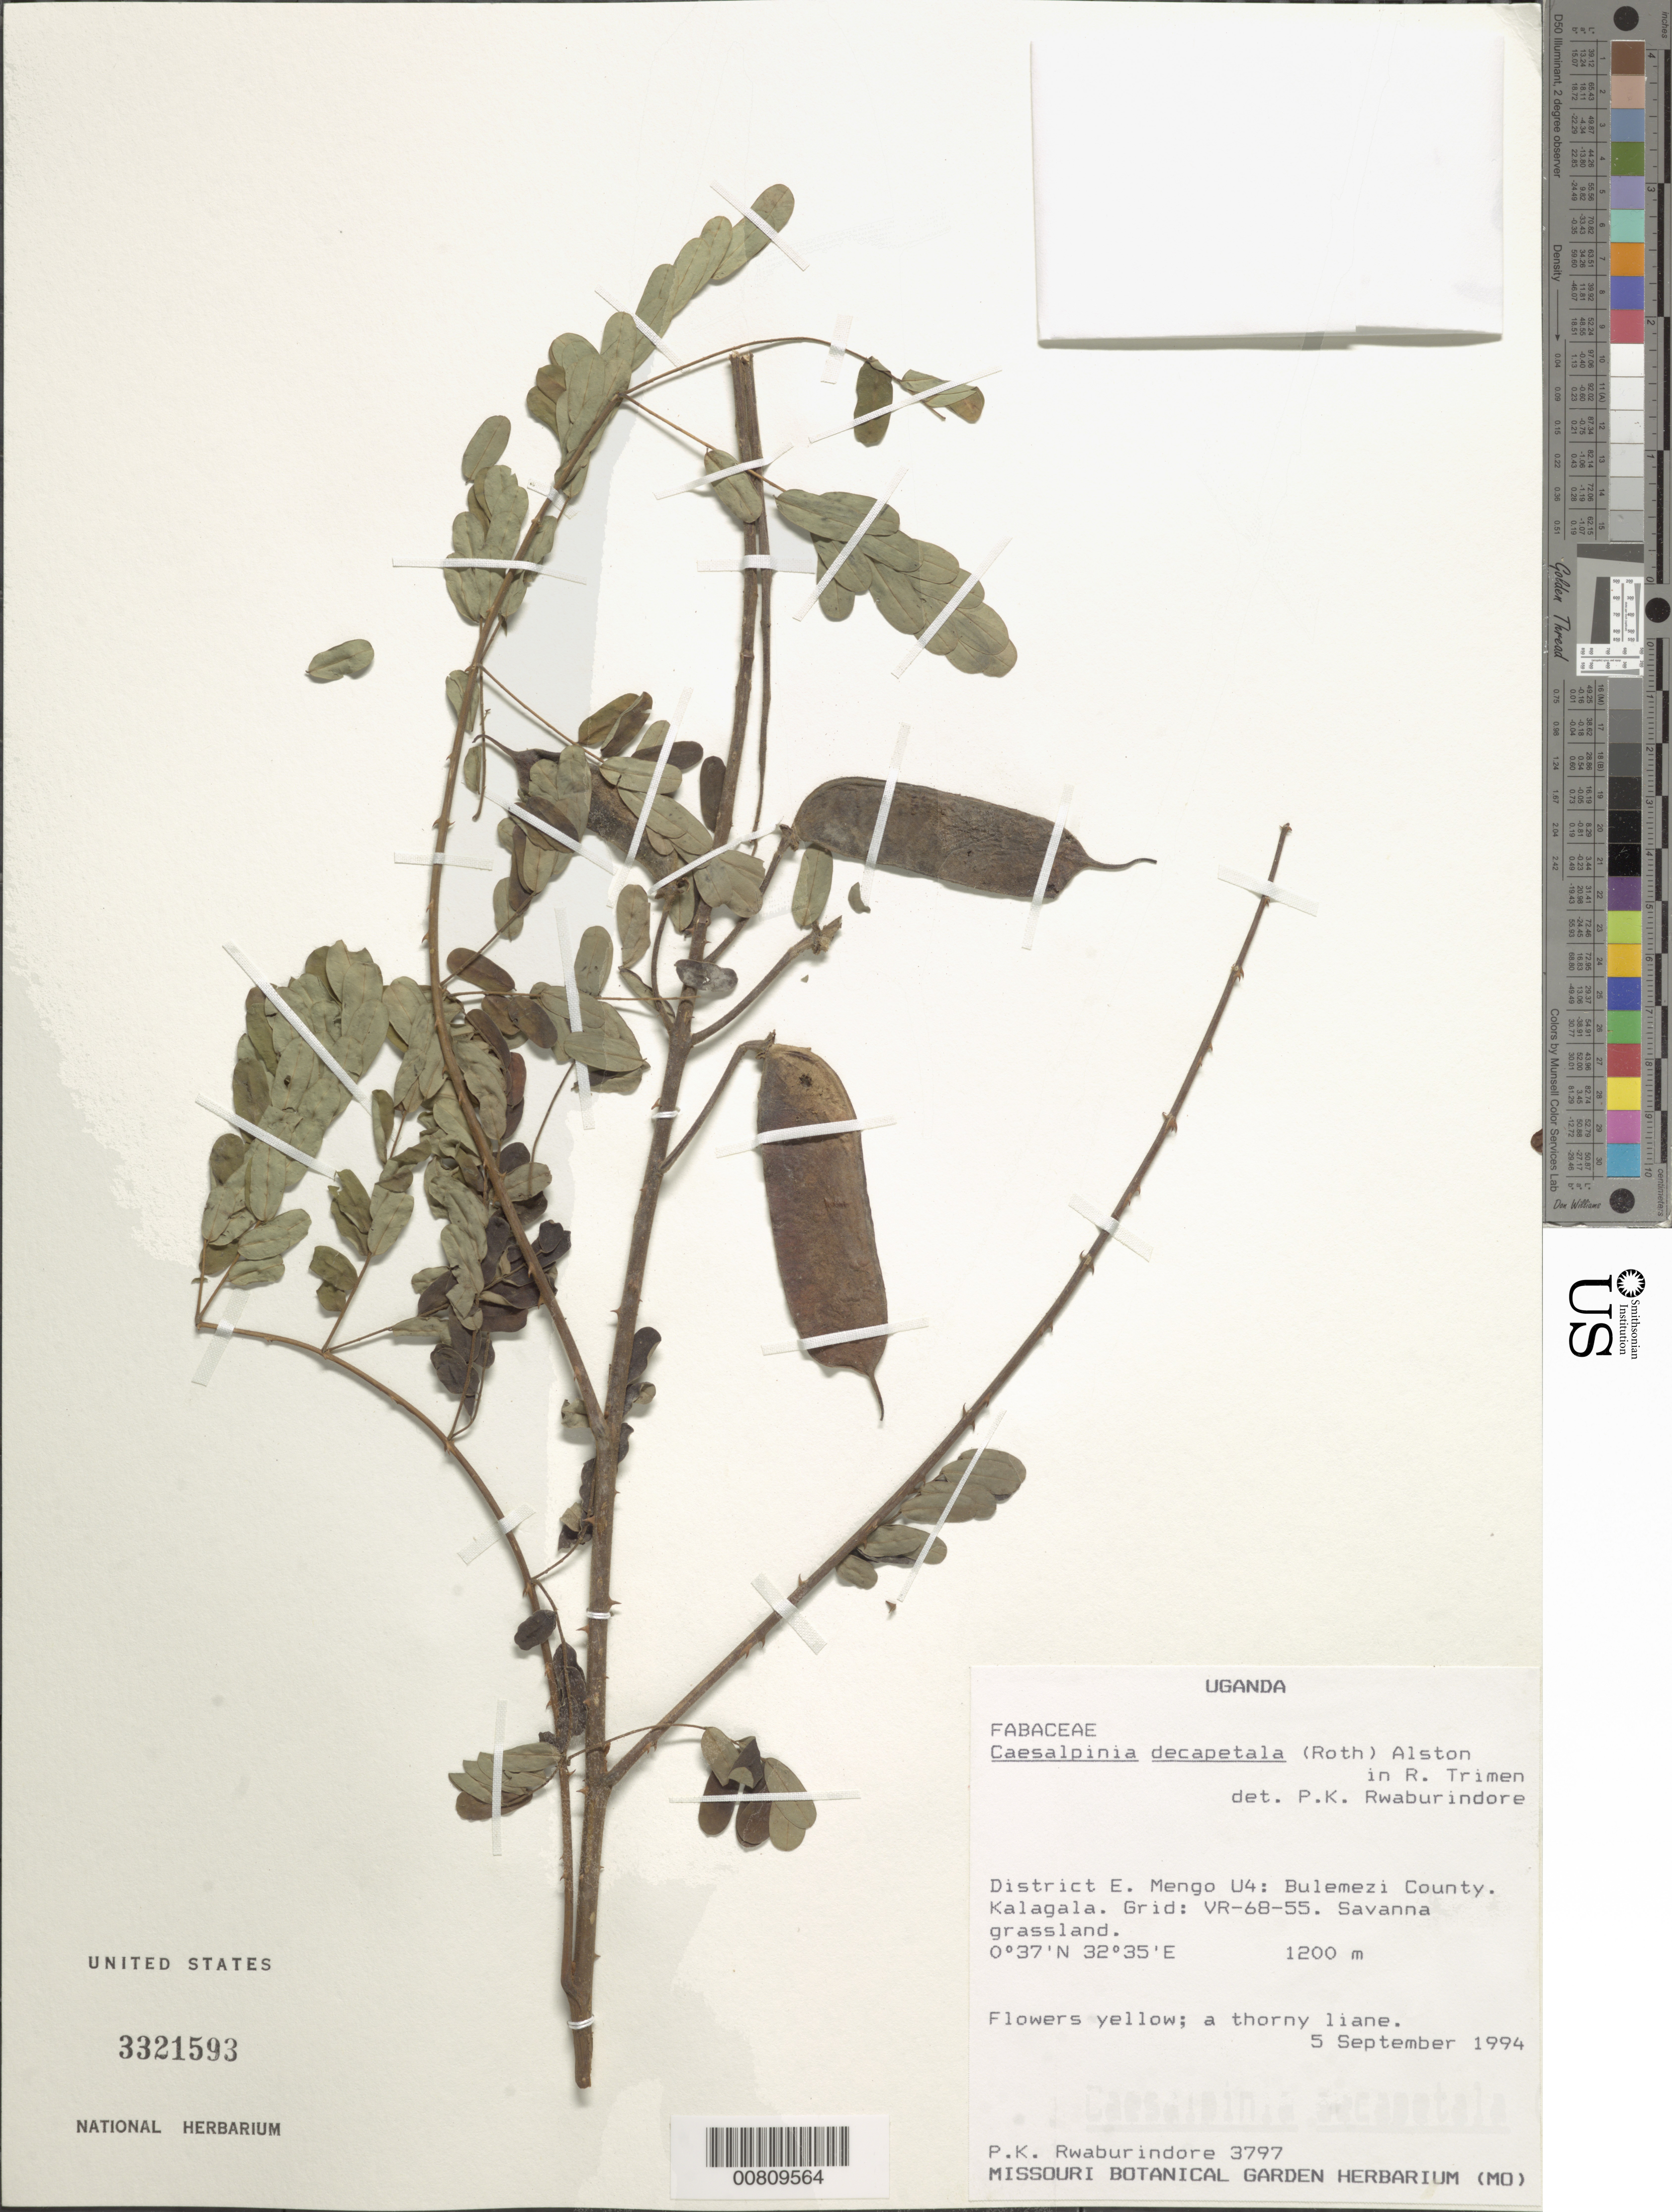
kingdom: Plantae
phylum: Tracheophyta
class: Magnoliopsida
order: Fabales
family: Fabaceae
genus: Biancaea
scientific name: Biancaea decapetala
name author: (Roth) O. Deg.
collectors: P. Rwaburindore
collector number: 3797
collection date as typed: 05 Sep 1994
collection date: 1994-09-05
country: Uganda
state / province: Central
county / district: Luweero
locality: E. Mengo U4, Bulemezi, Kalagala.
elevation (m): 1200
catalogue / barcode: US 3321593